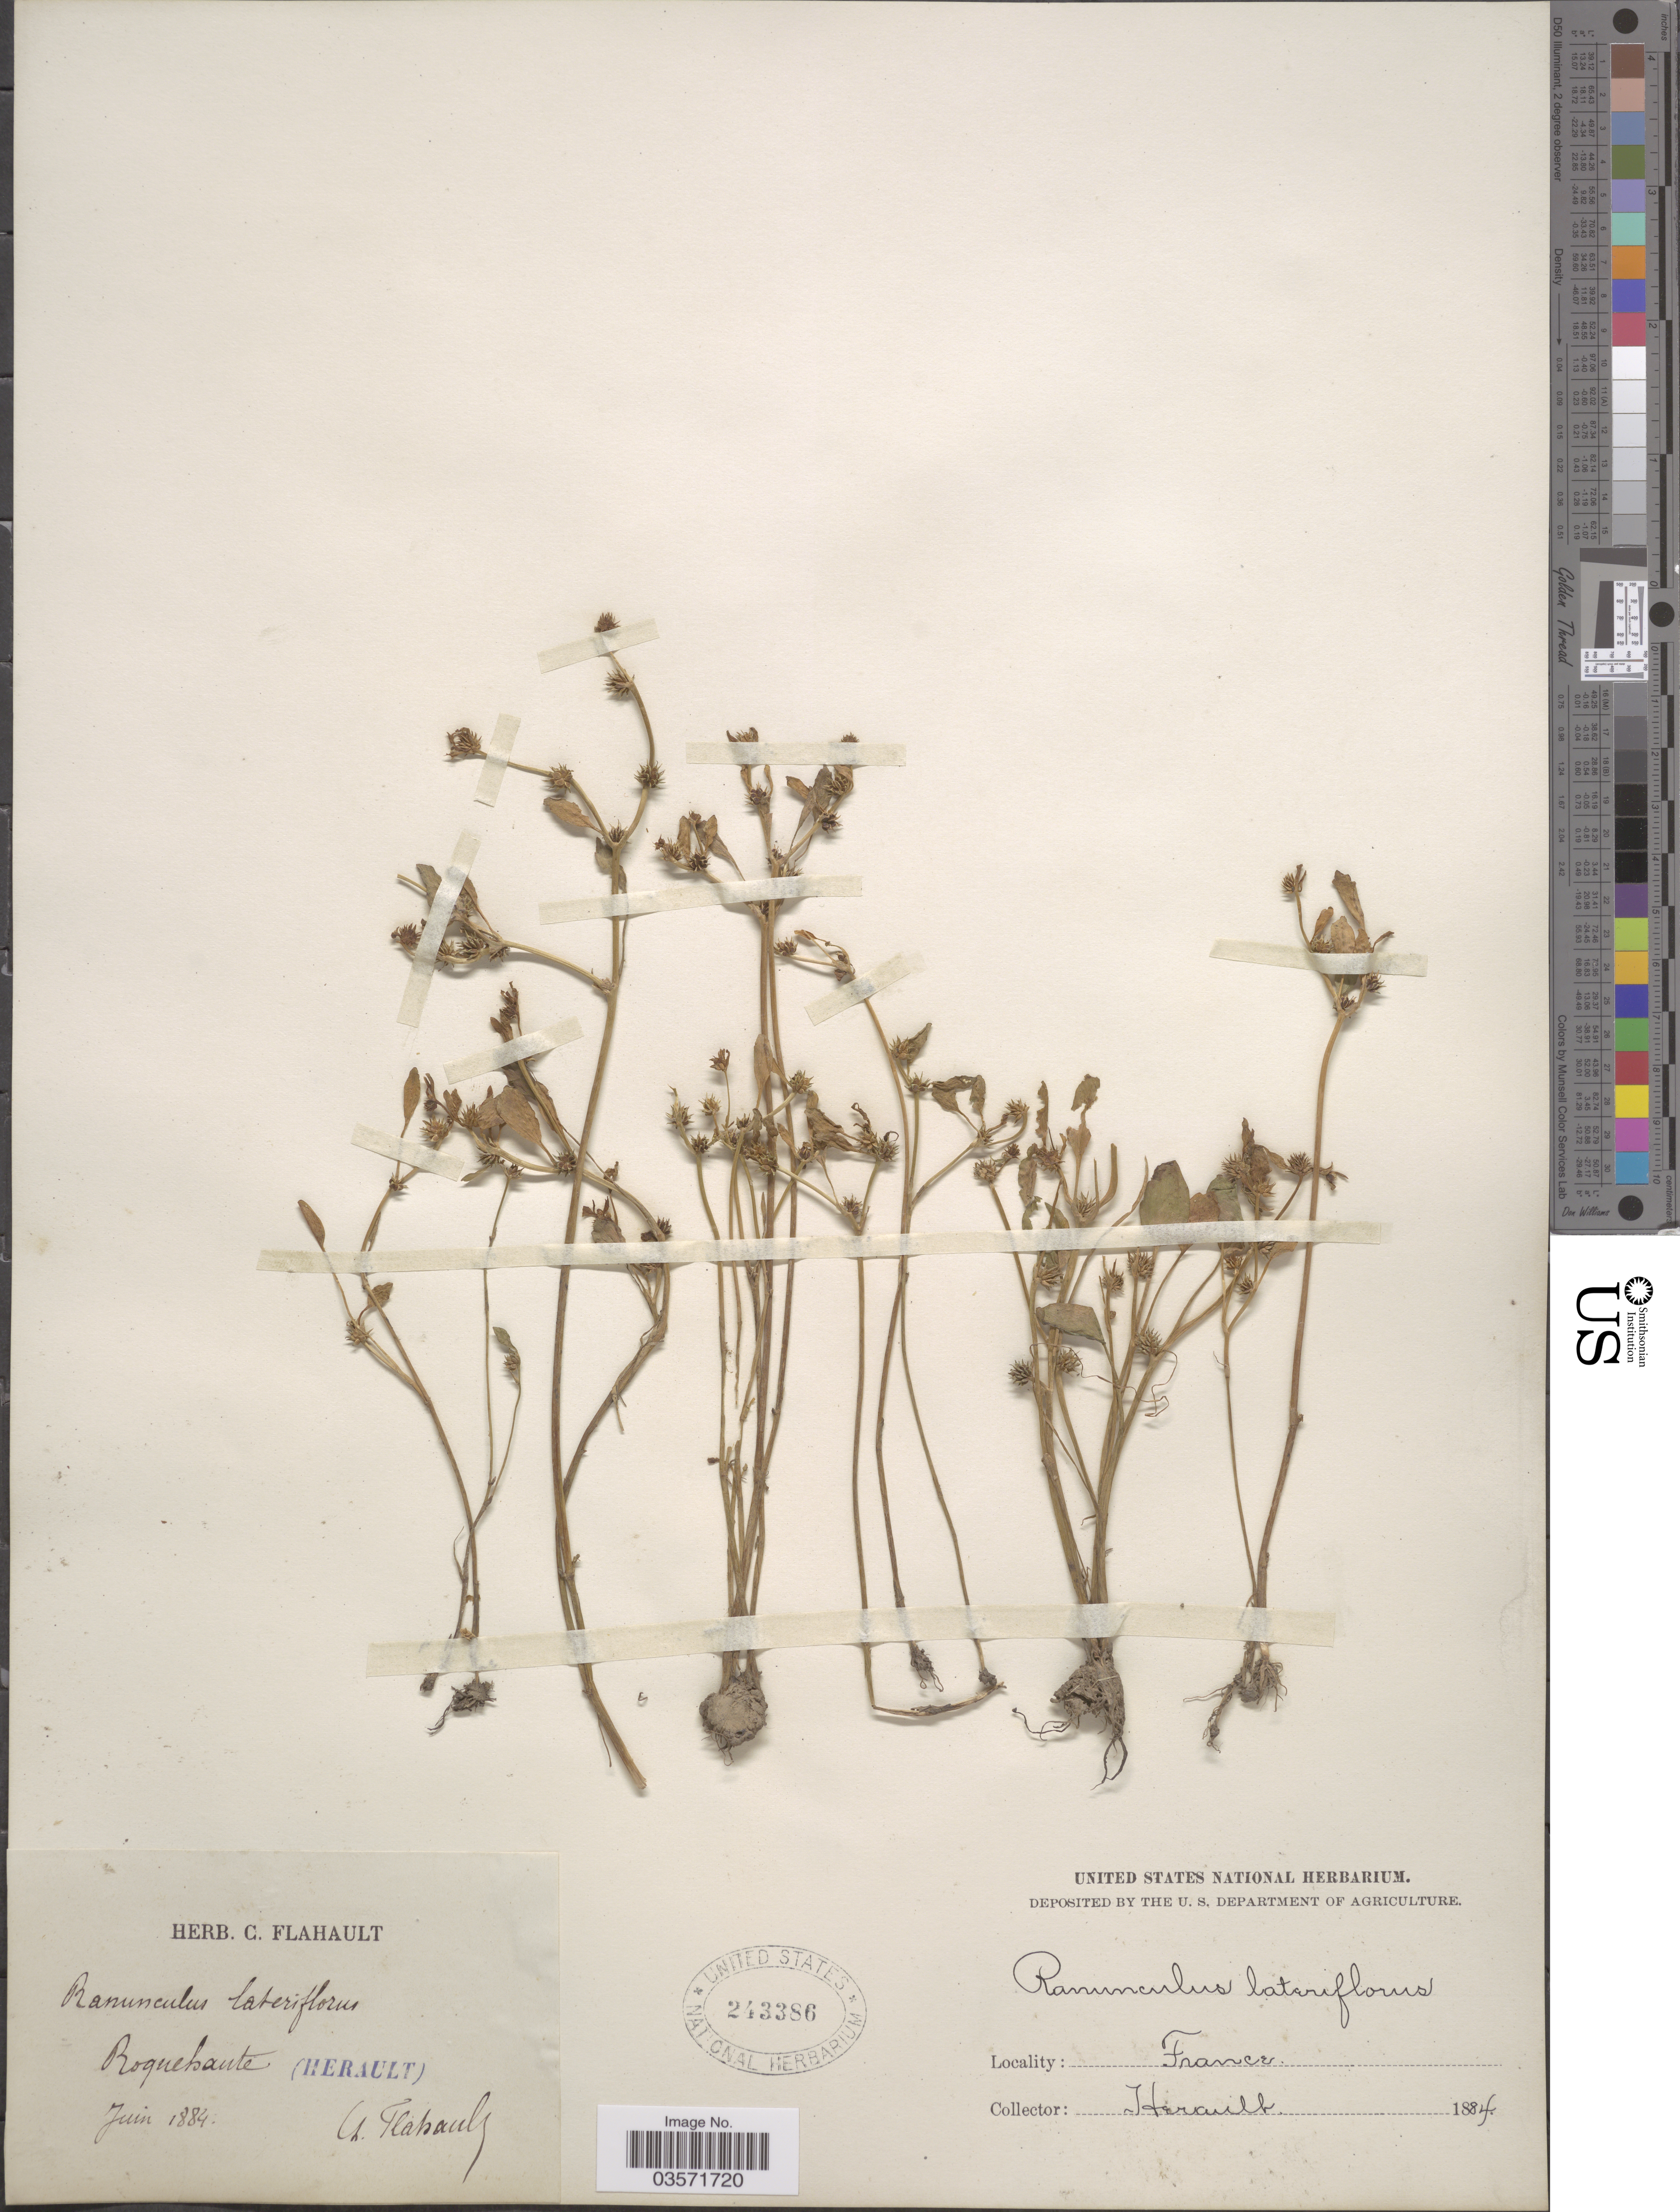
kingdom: Plantae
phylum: Tracheophyta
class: Magnoliopsida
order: Ranunculales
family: Ranunculaceae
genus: Ranunculus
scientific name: Ranunculus lateriflorus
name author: DC.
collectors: Flahault, C.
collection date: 1884-06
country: France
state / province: Occitanie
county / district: Hérault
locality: Roquehaute. (Herault).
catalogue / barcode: US 243386